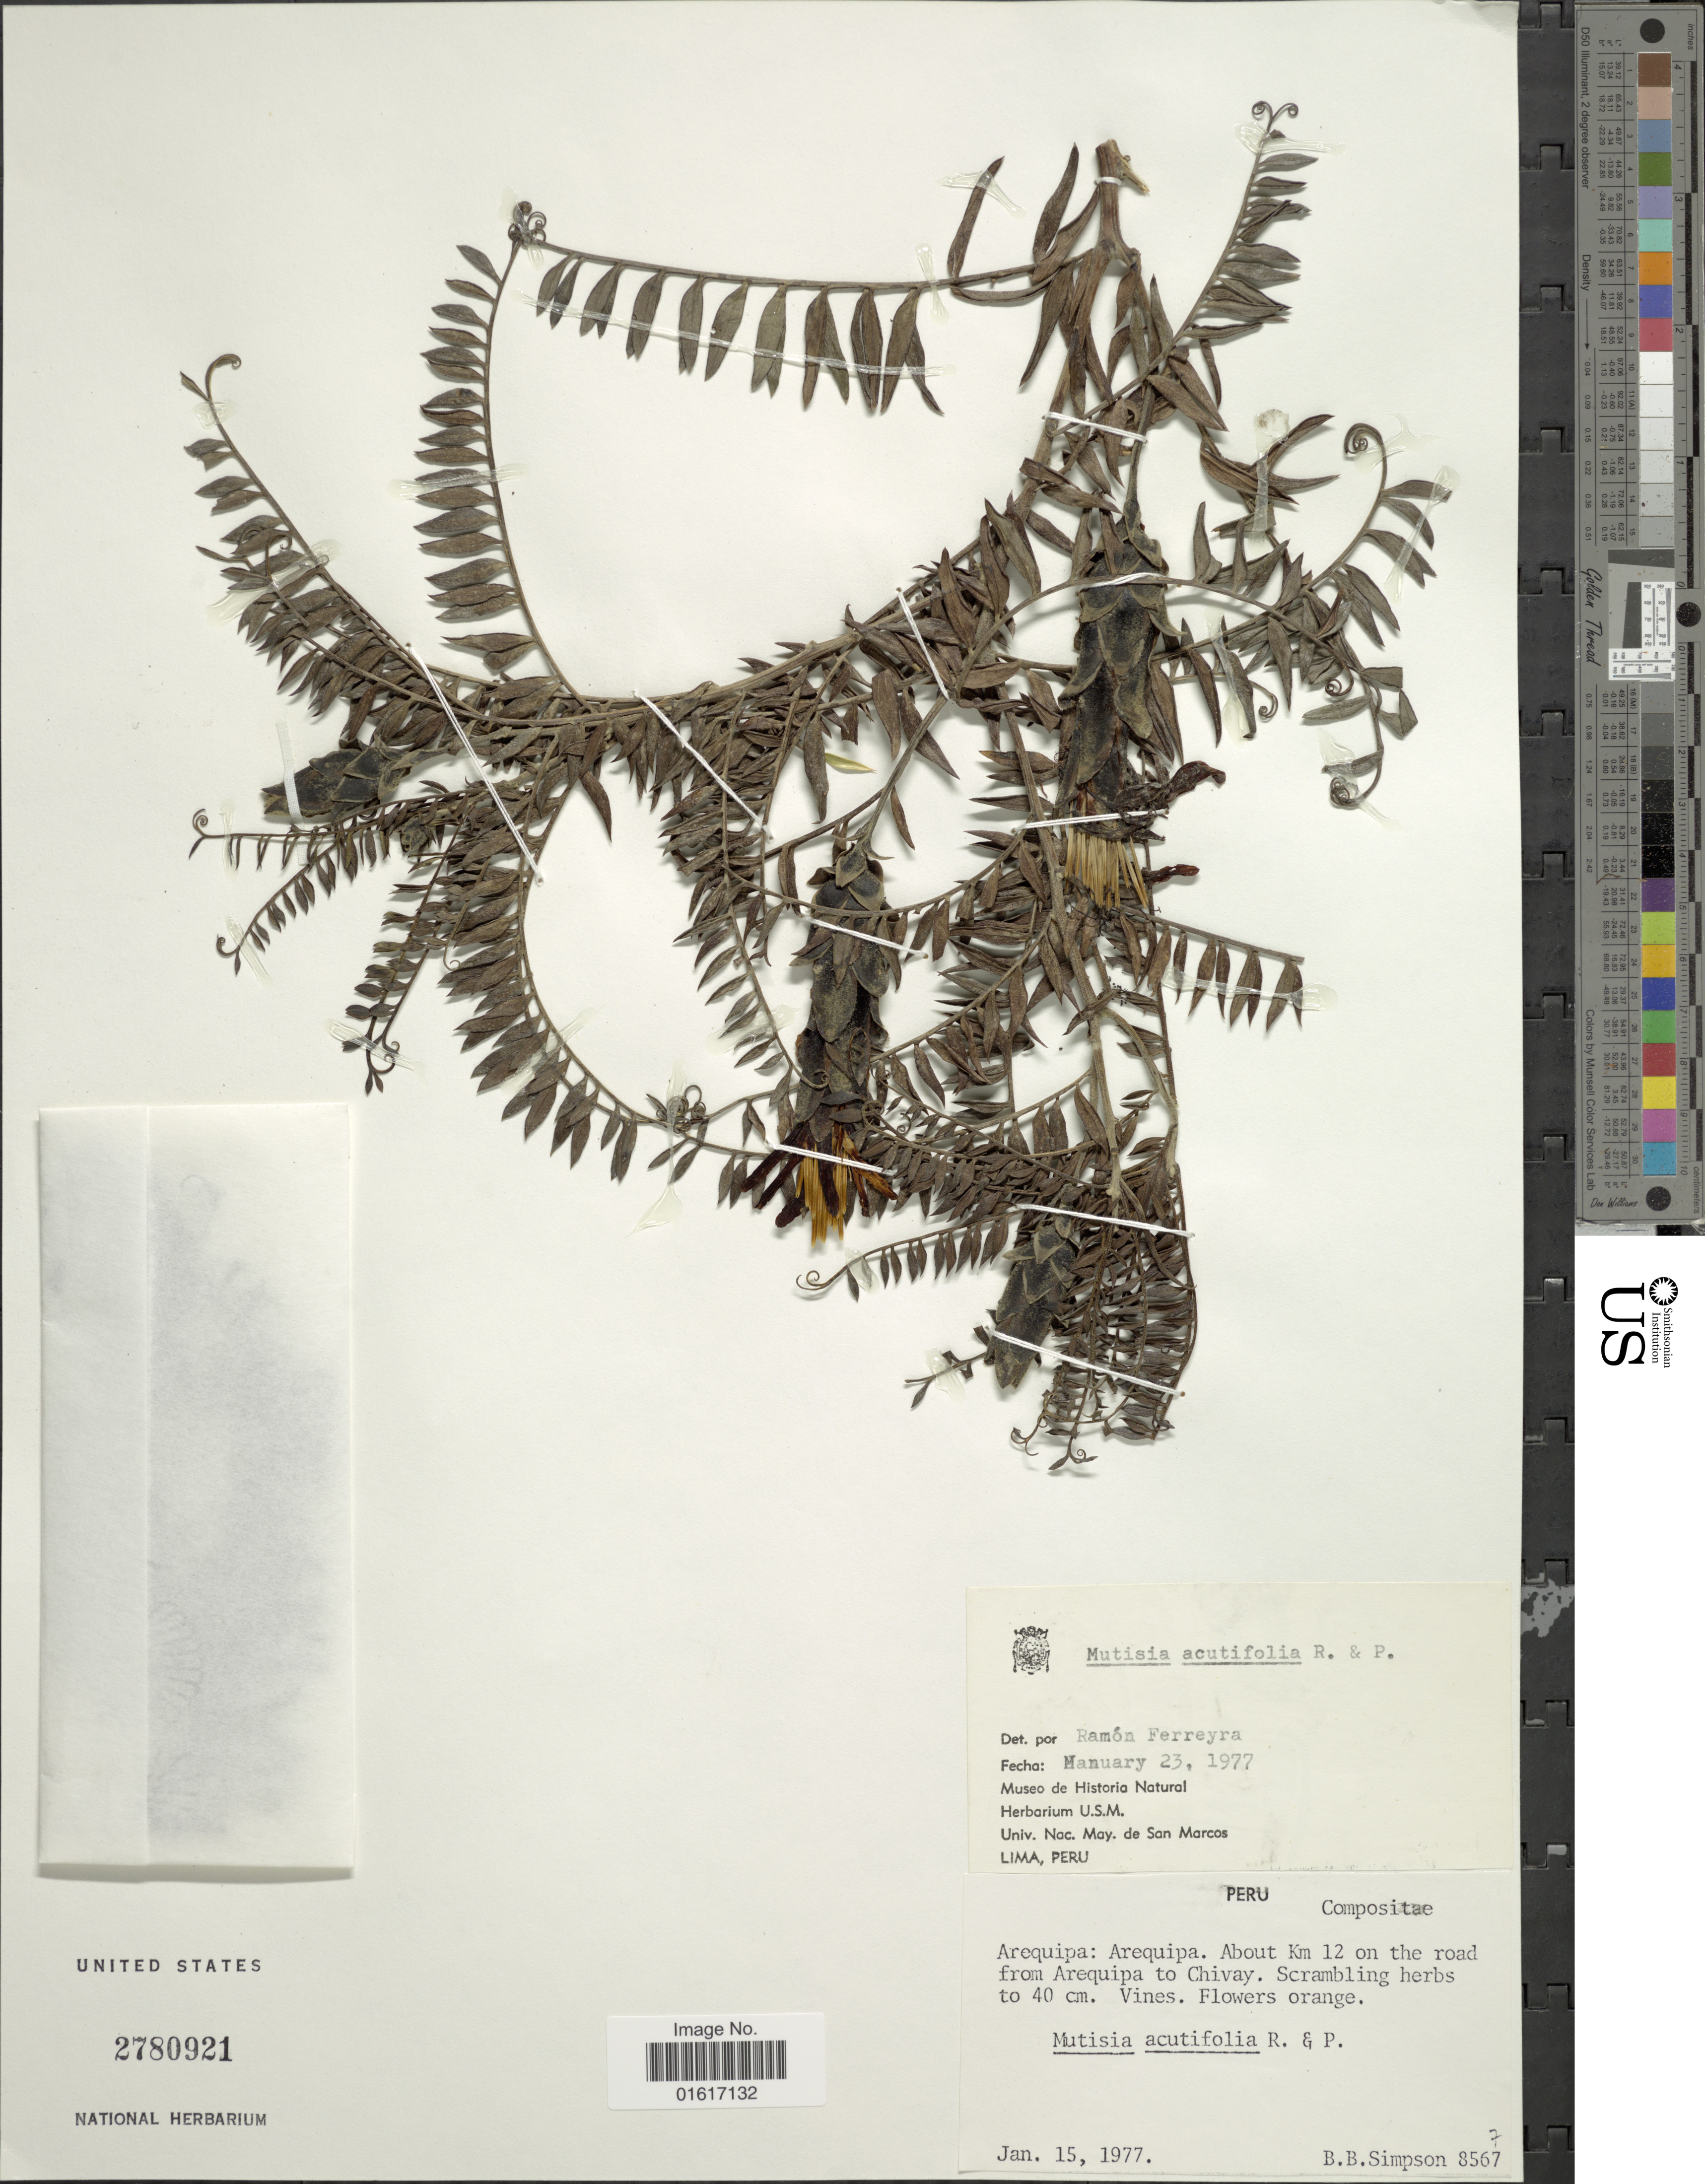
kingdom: Plantae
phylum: Tracheophyta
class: Magnoliopsida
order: Asterales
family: Asteraceae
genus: Mutisia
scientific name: Mutisia acuminata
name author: Ruiz & Pav.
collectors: B. B. Simpson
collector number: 8567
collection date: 1977-01-15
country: Peru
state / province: Arequipa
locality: Arequipa. About Km 12 on the road from Arequipa to Chivay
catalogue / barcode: US 2780921